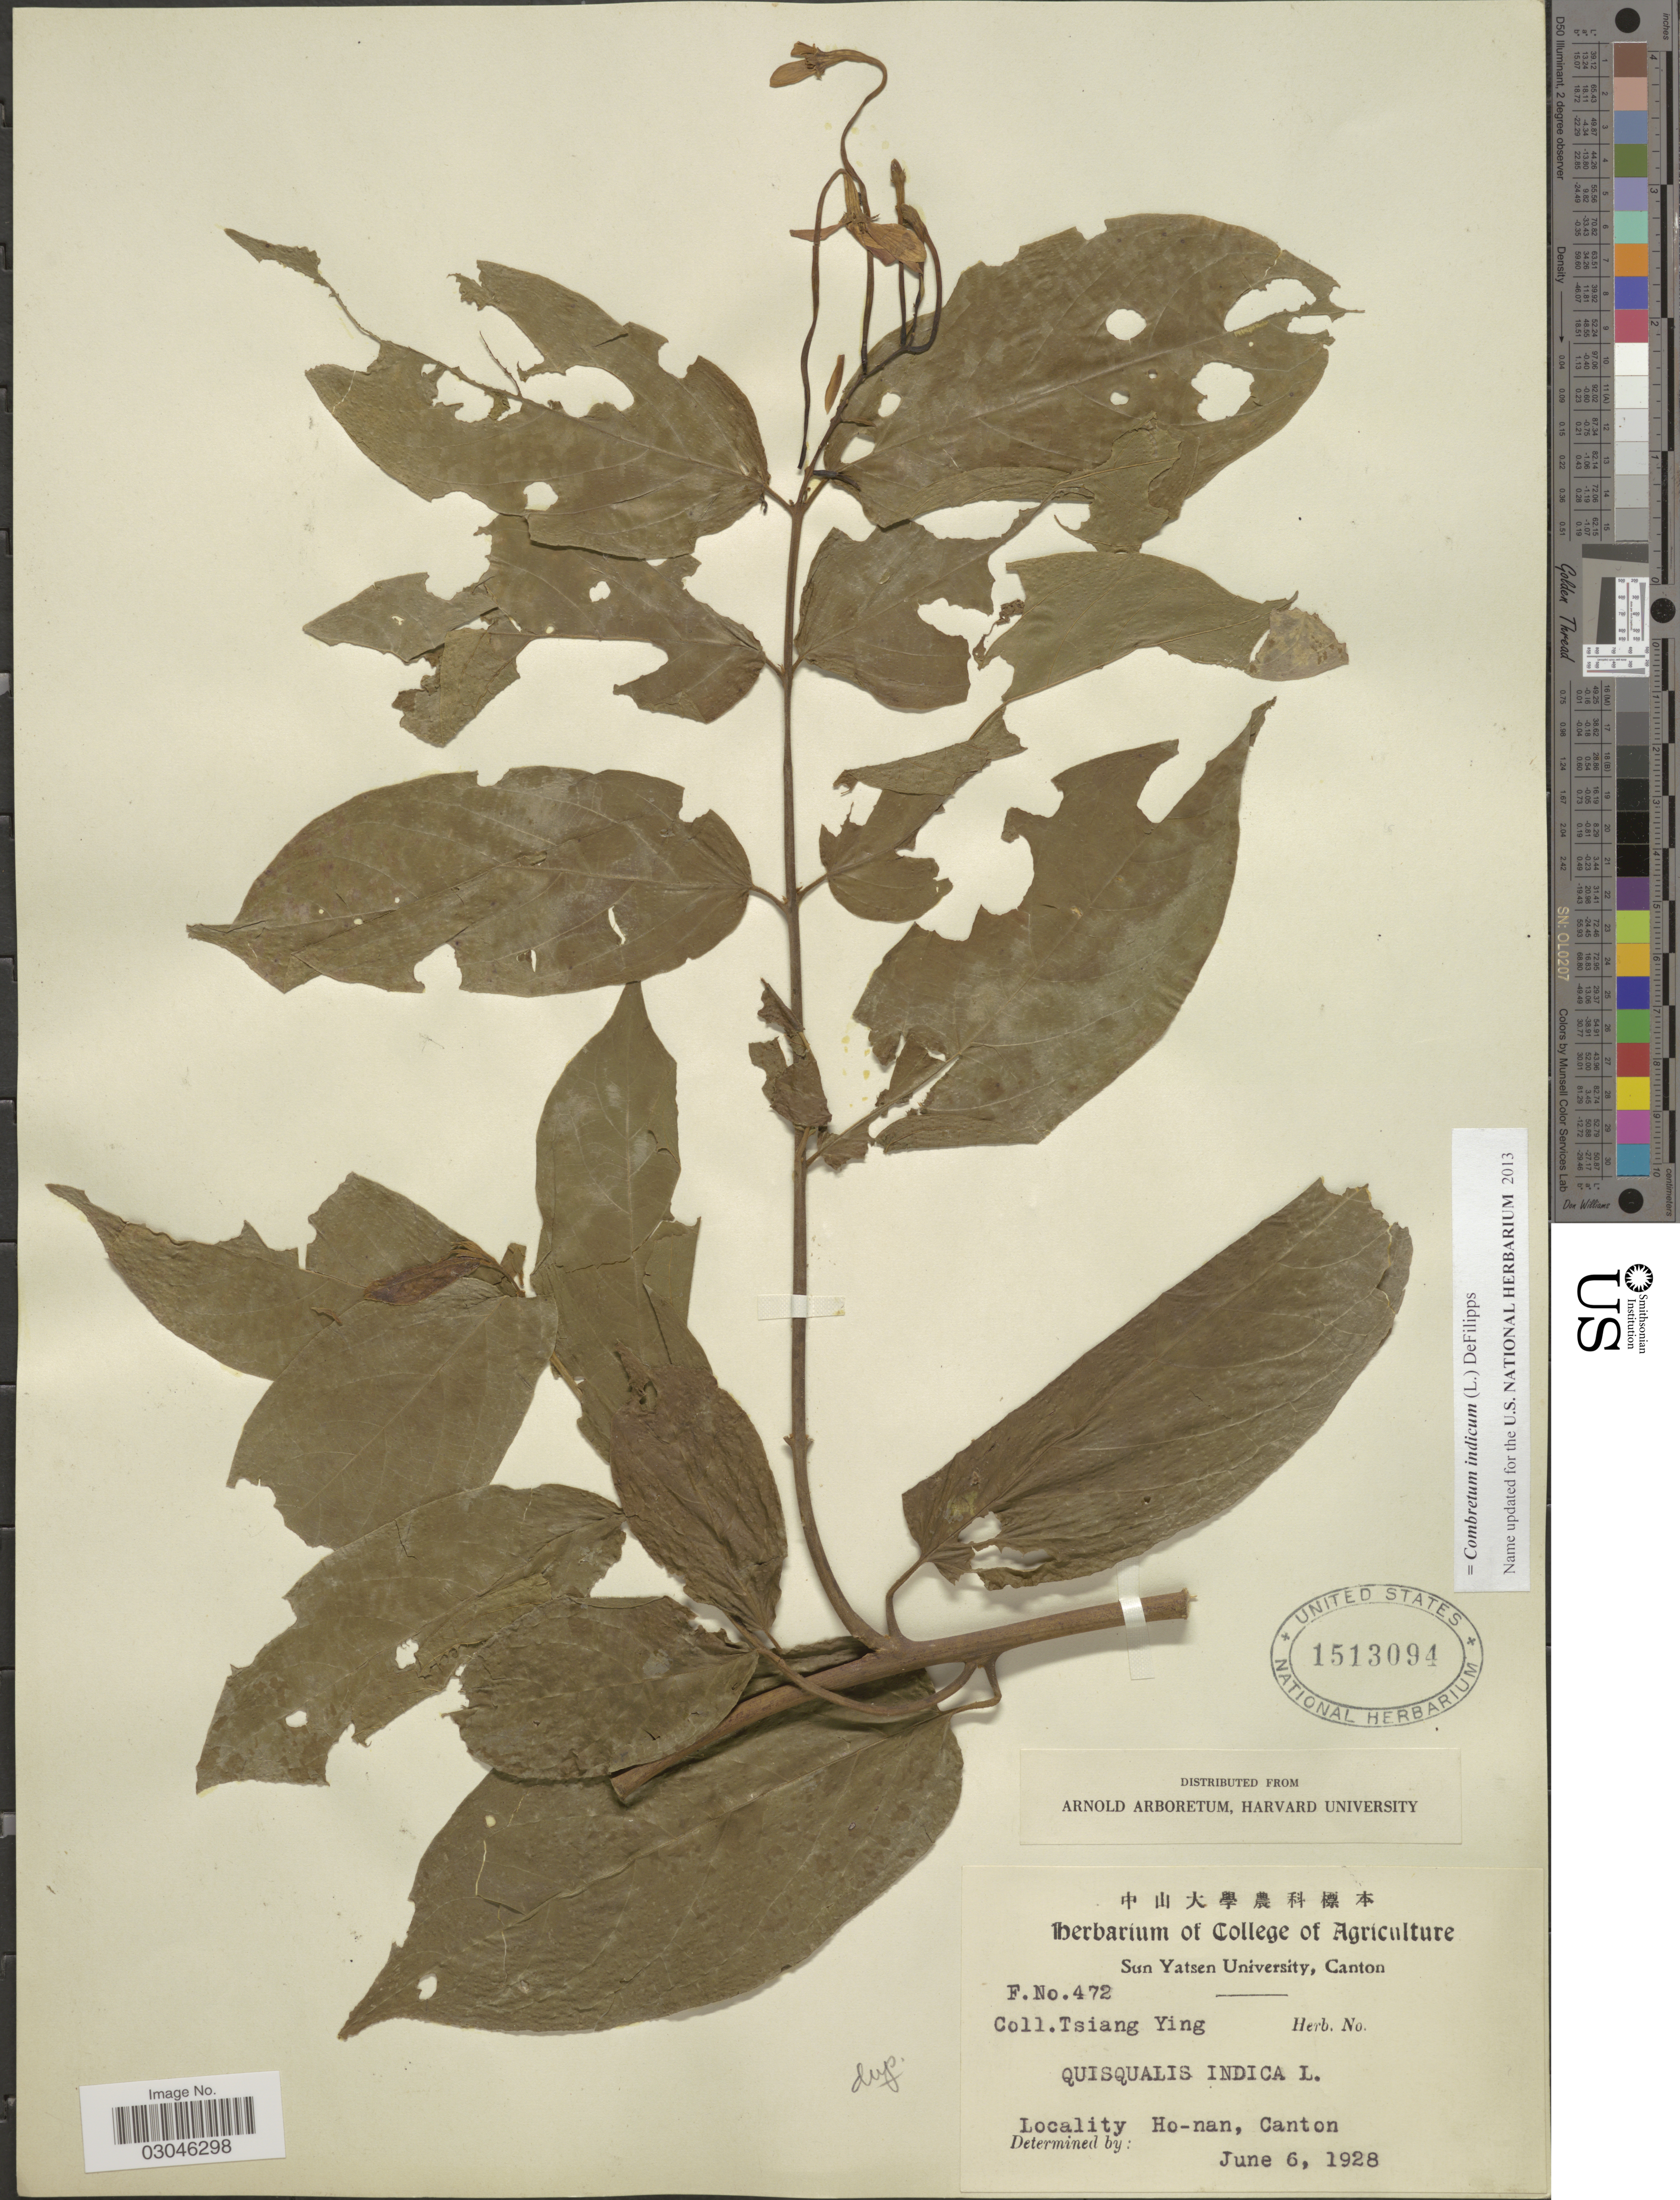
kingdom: Plantae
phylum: Tracheophyta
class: Magnoliopsida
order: Myrtales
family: Combretaceae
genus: Combretum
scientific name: Combretum indicum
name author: (L.) DeFilipps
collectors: T. Ying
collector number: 472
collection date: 1928-06-06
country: China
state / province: Henan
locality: Ho-nan, Canton.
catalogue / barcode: US 1513094